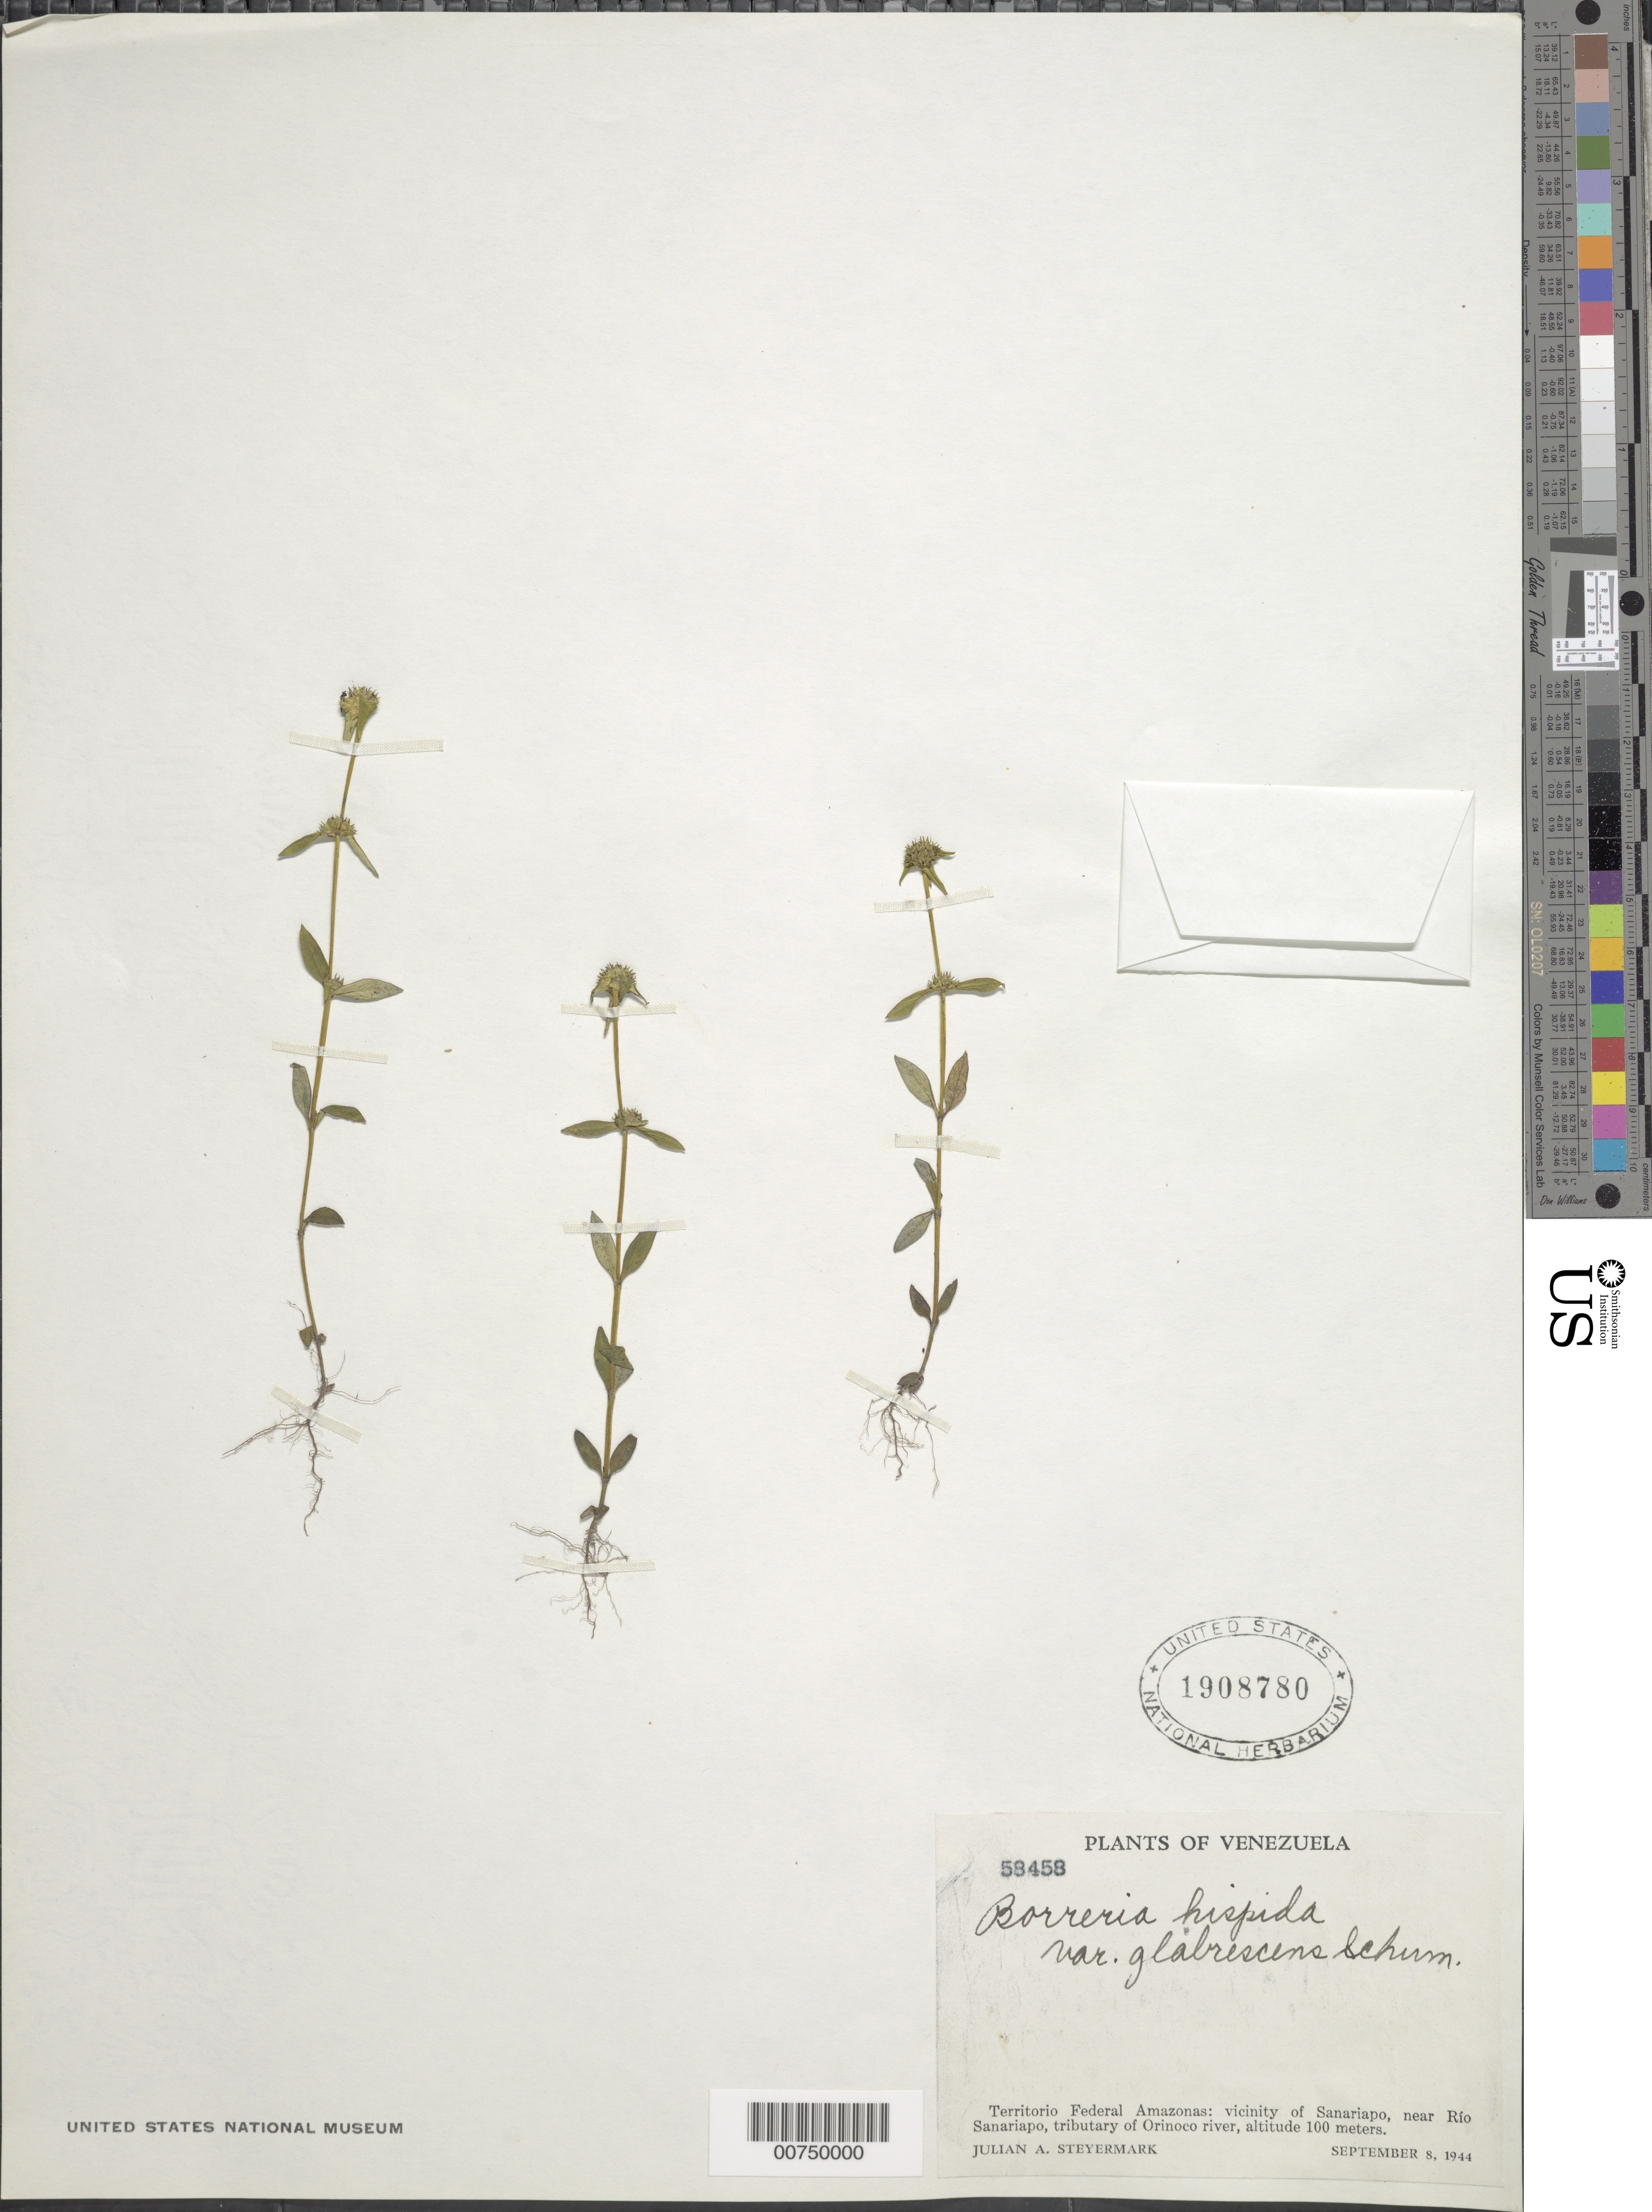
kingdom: Plantae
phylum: Tracheophyta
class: Magnoliopsida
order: Gentianales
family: Rubiaceae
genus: Borreria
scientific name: Borreria hispida var. glabrescens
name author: K. Schum.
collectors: J. Steyermark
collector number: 58458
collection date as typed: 8-Sep-44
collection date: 1944-09-08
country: Venezuela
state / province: Amazonas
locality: Sanariapo, near Río Sanariapo (tributary of Orinoco R.)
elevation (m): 100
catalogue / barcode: US 1908780